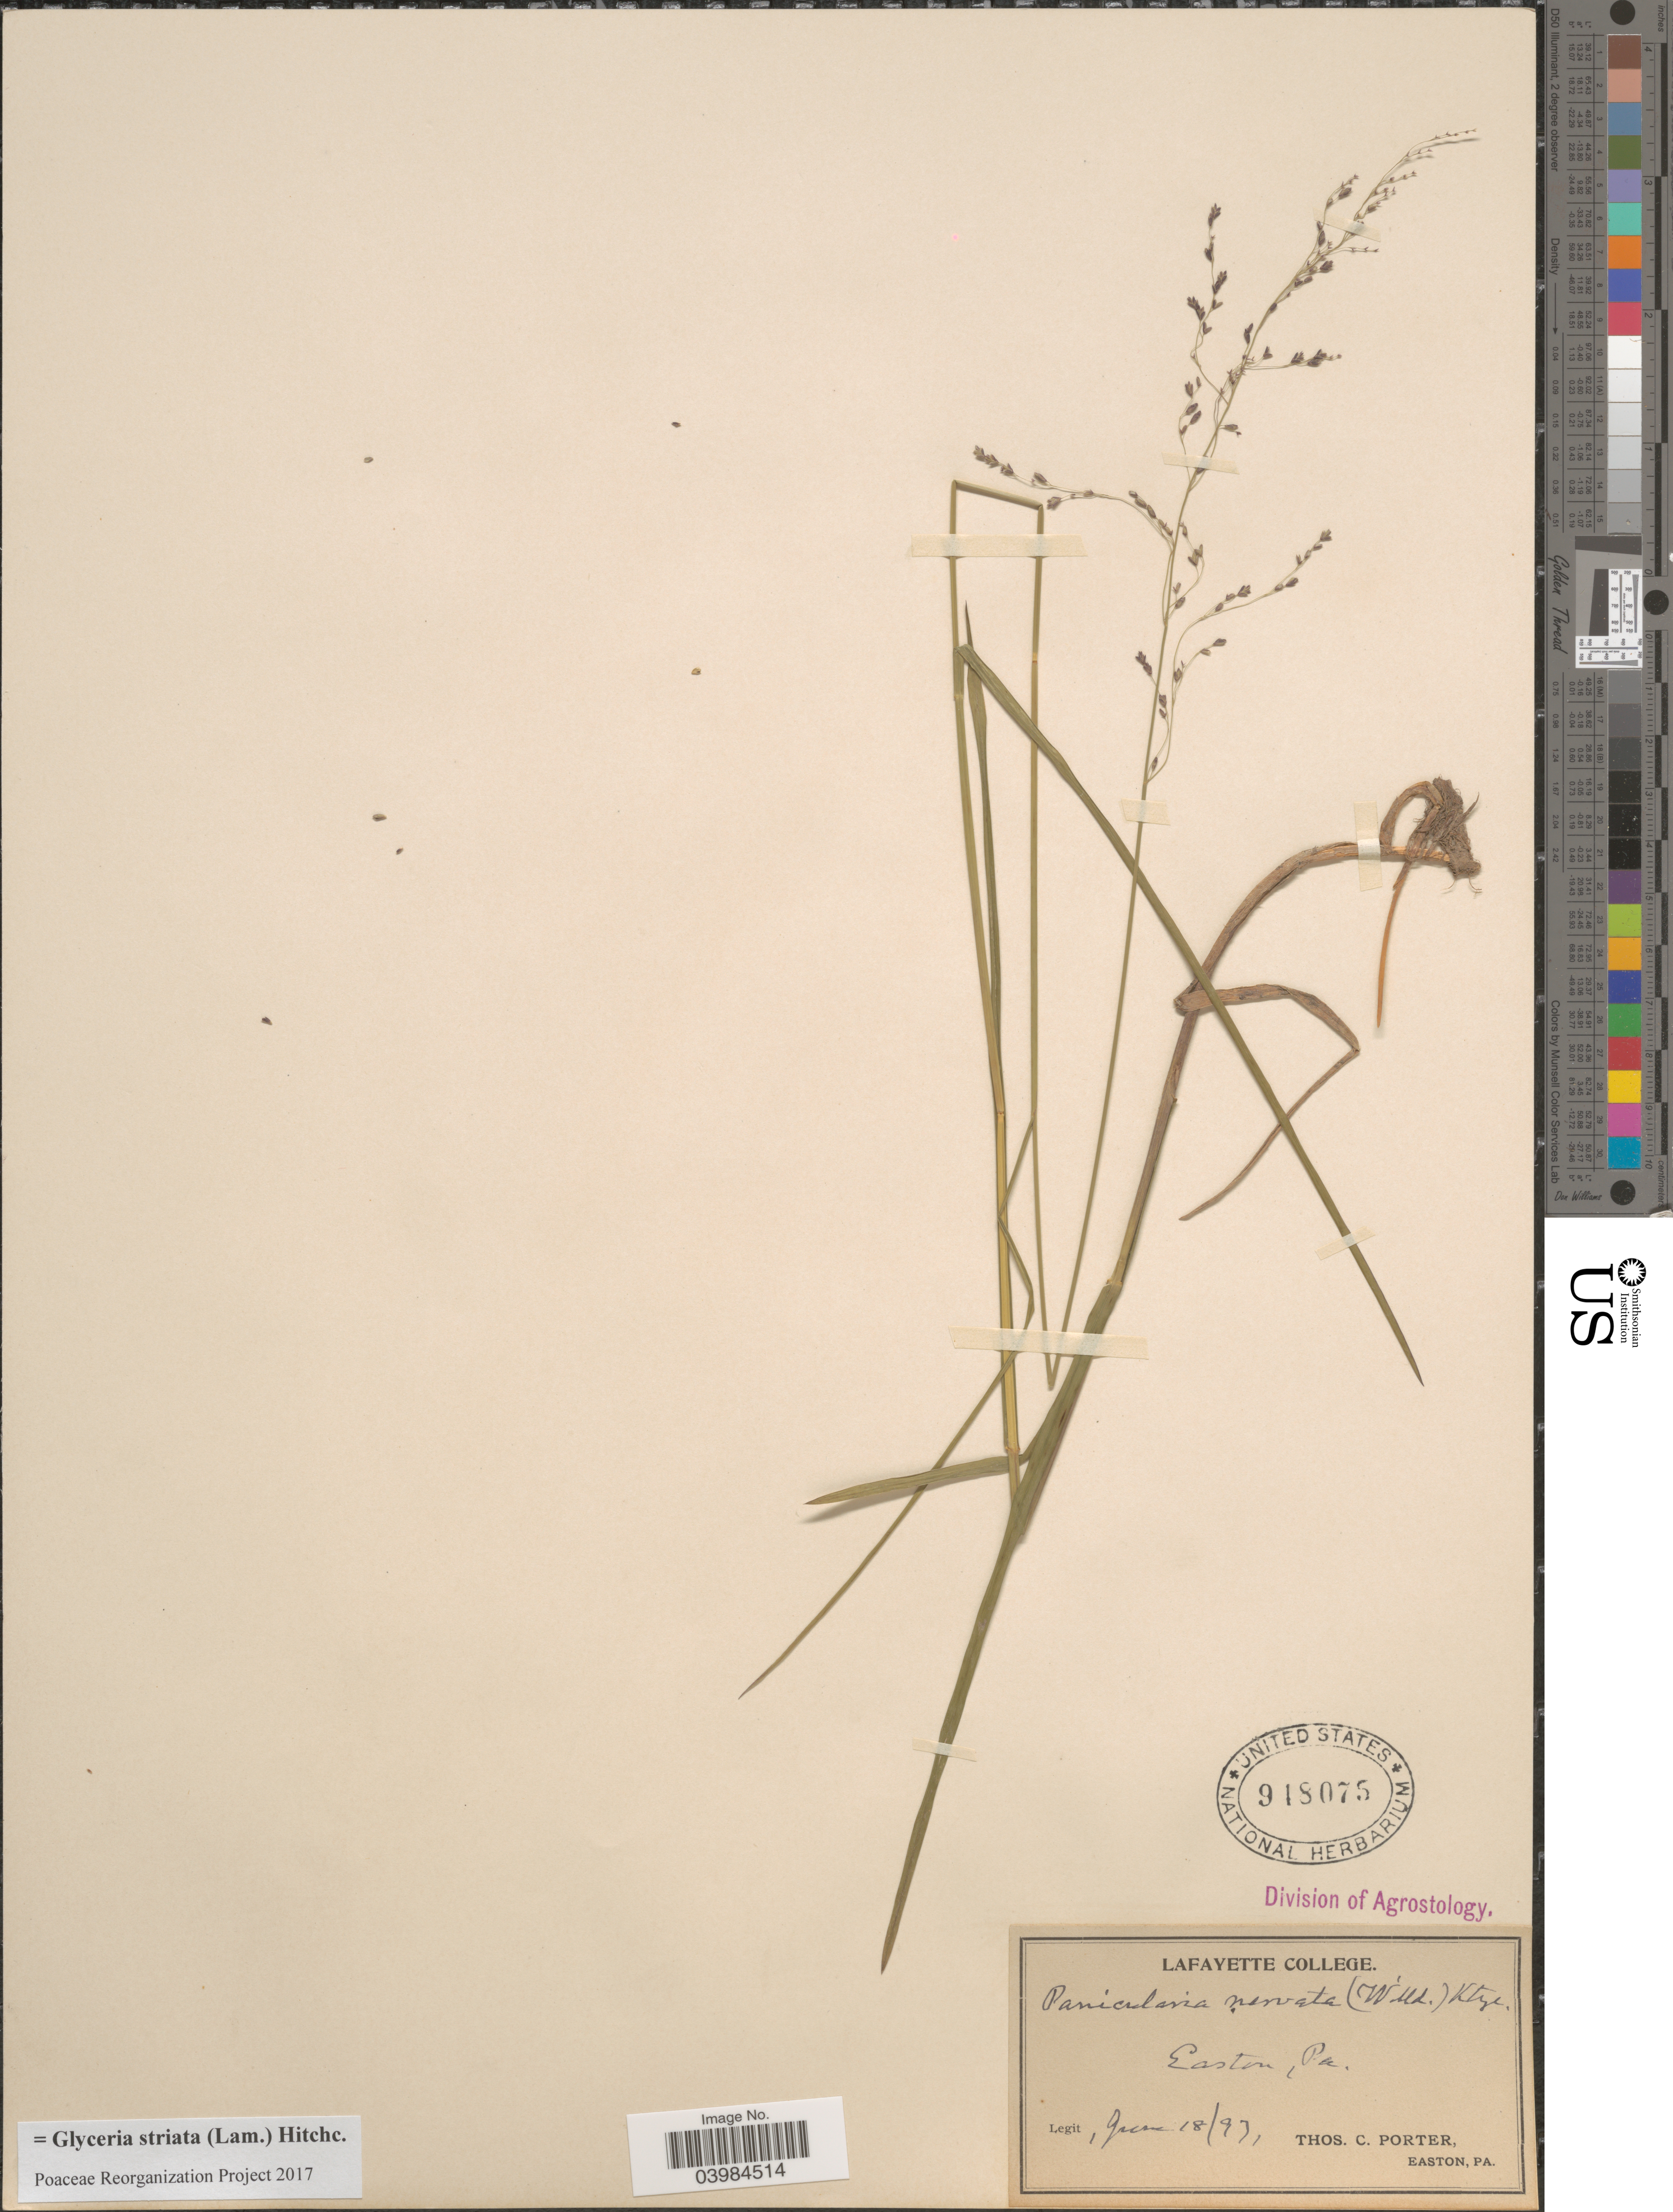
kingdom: Plantae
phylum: Tracheophyta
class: Liliopsida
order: Poales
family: Poaceae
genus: Glyceria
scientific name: Glyceria striata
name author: (Lam.) Hitchc.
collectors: T. Porter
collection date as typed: Transcribed d/m/y: 18/6/93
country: United States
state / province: Pennsylvania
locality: Easton.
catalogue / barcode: US 918075